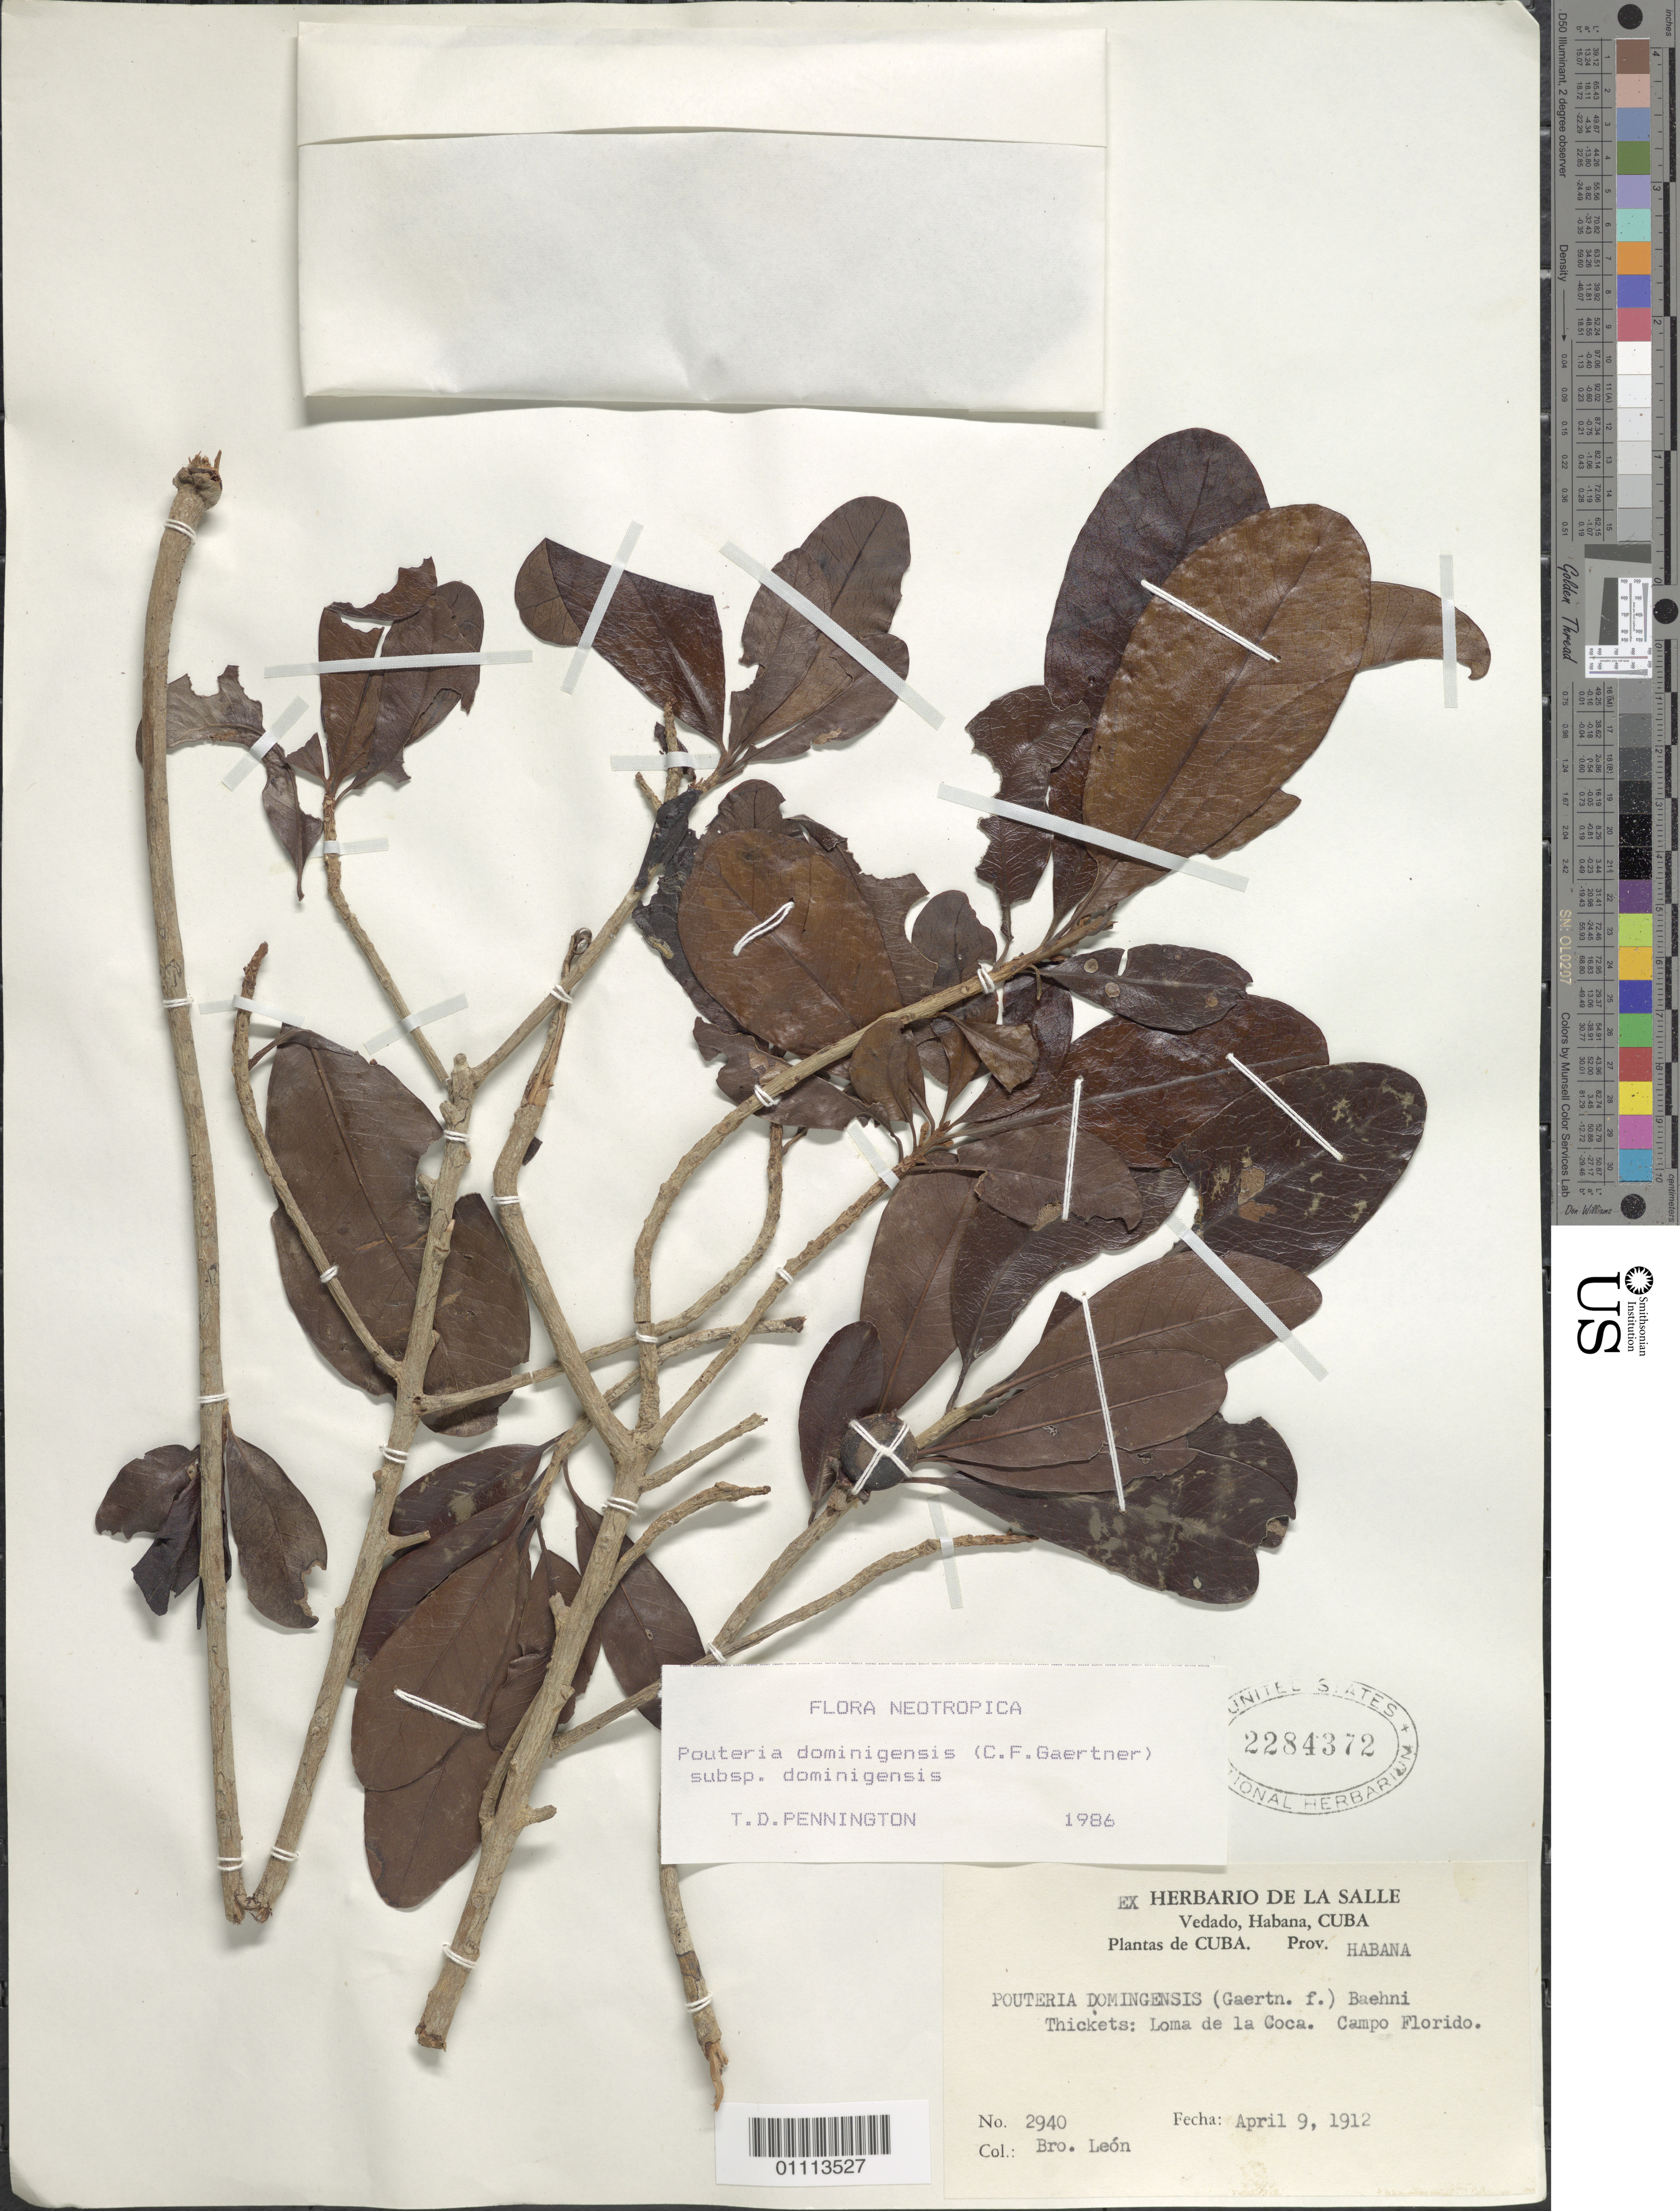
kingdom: Plantae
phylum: Tracheophyta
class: Magnoliopsida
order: Ericales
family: Sapotaceae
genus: Pouteria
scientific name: Pouteria domingensis subsp. domingensis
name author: (C.F. Gaertn.) Baehni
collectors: Bro. León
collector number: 2940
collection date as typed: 09 Apr 1912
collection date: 1912-04-09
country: Cuba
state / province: La Habana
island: Cuba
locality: Loma de la Coca, Campo Florido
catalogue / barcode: US 2284372